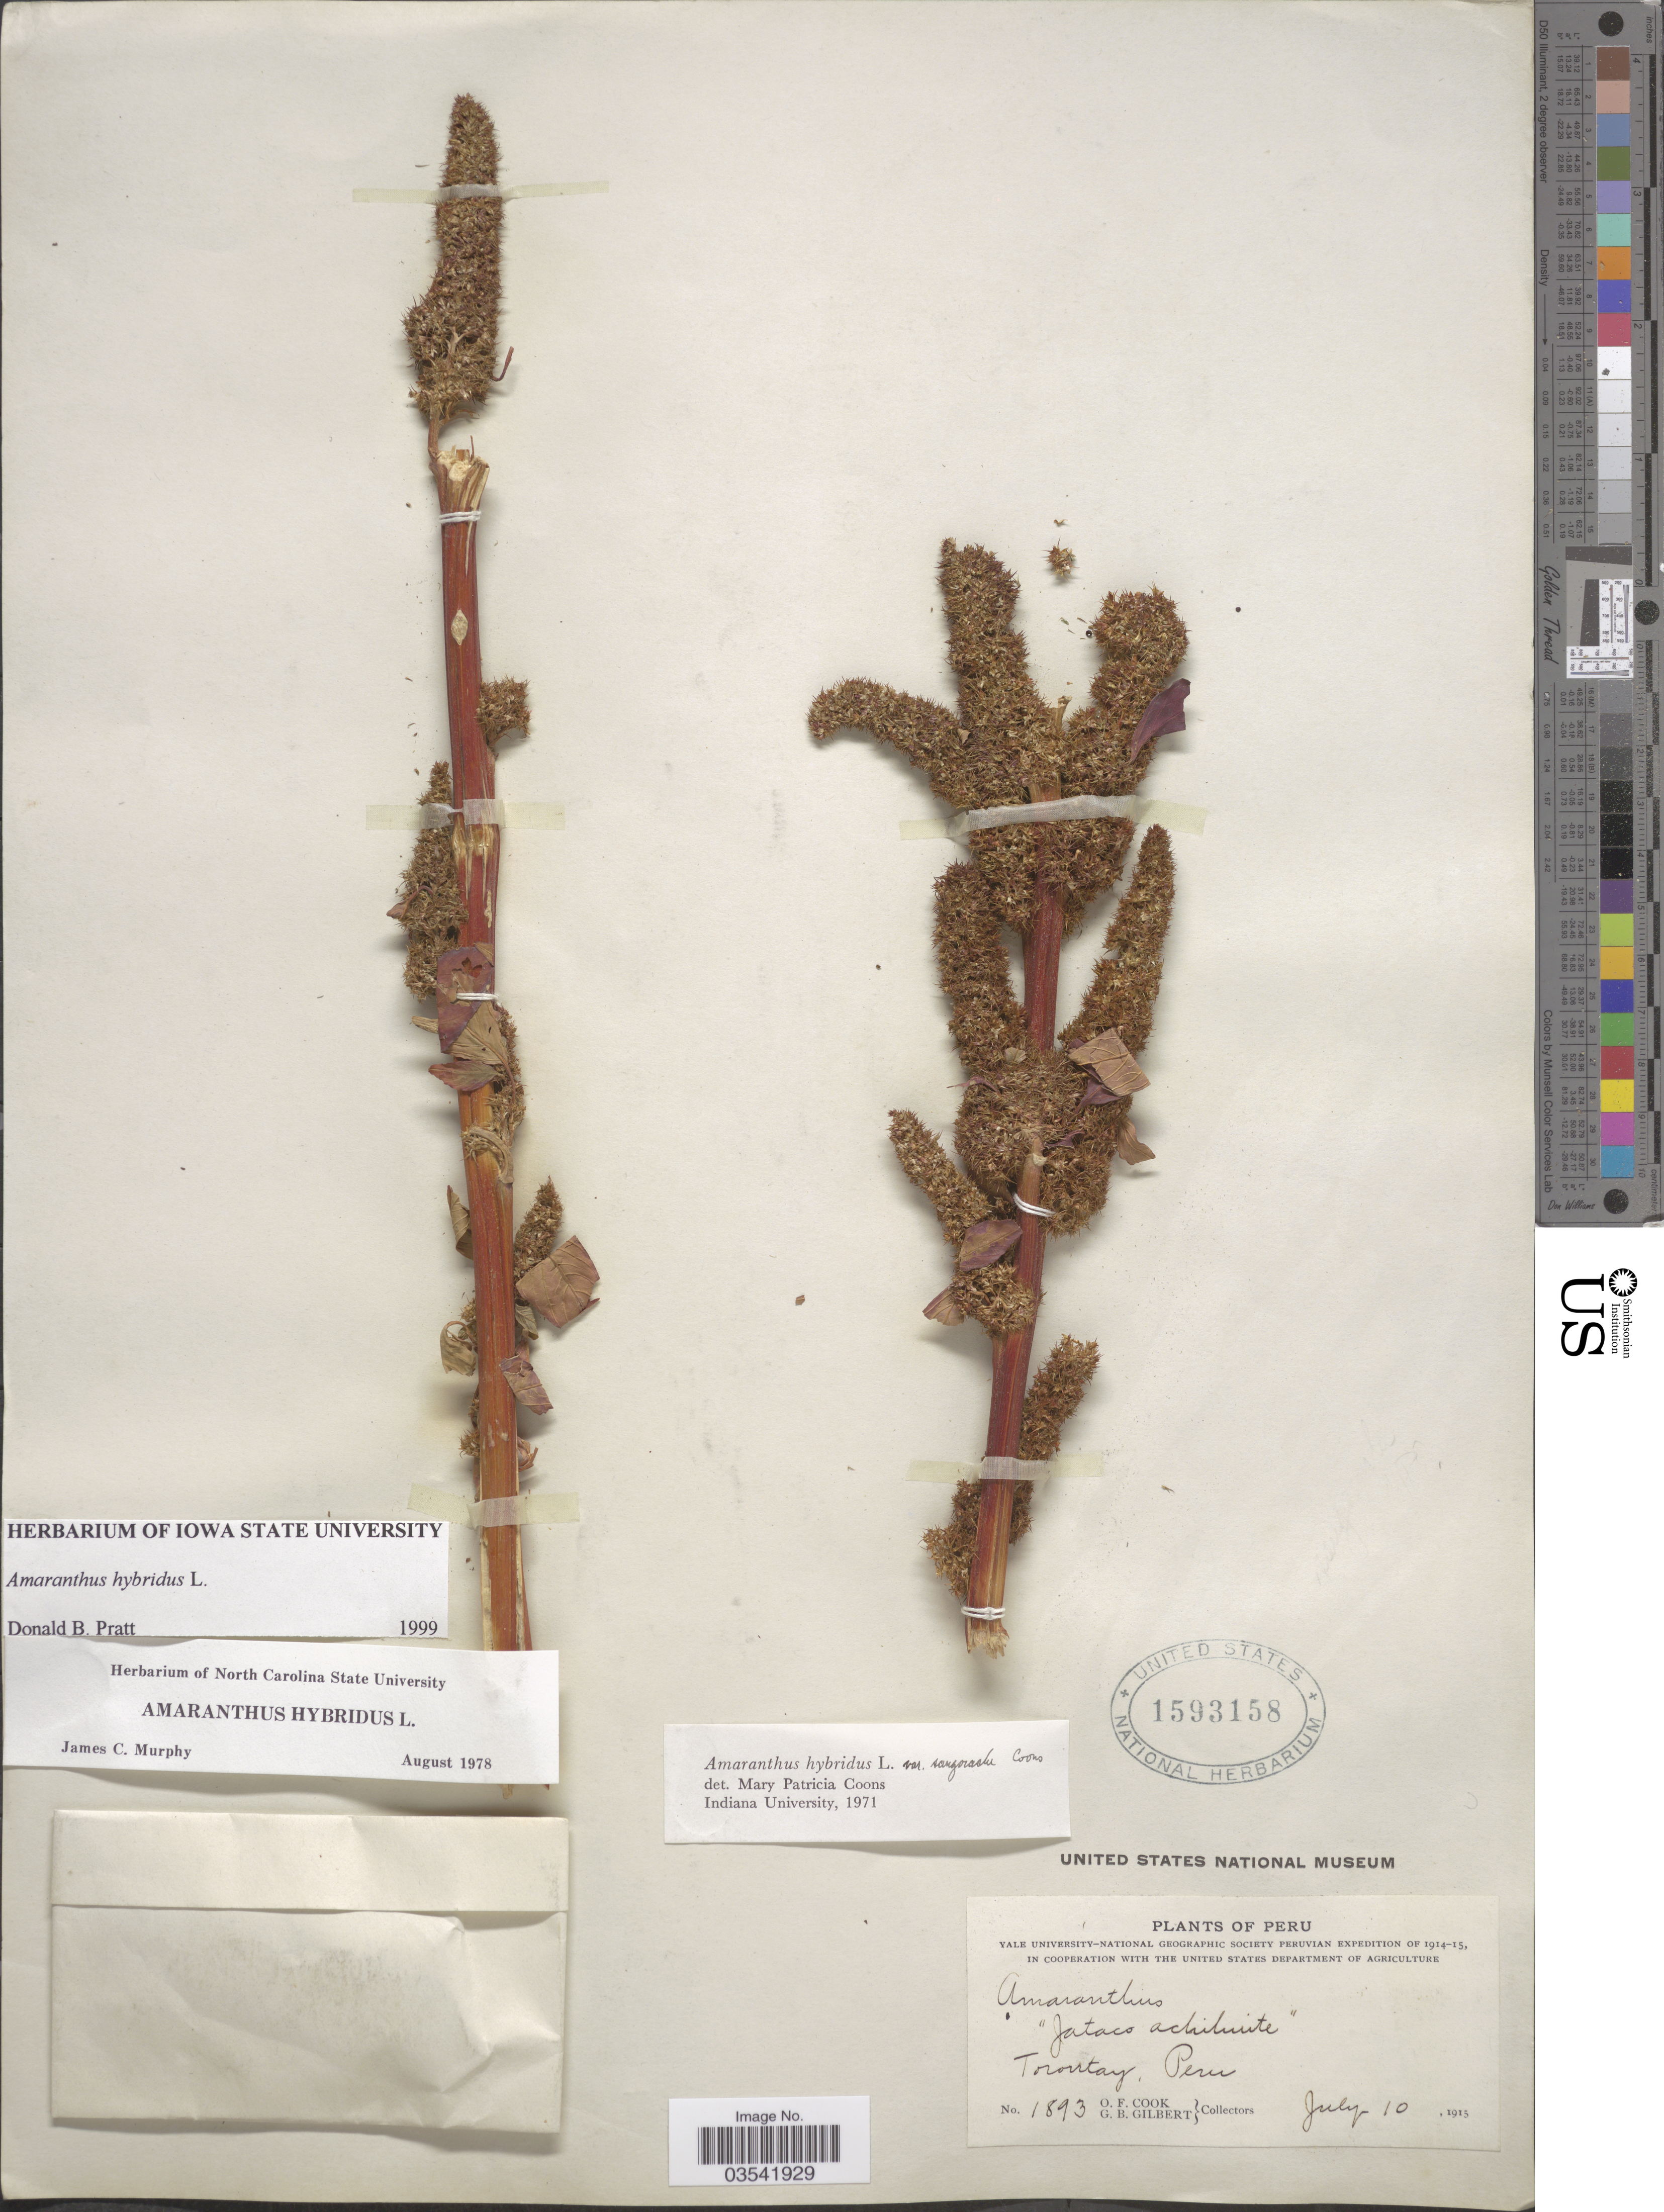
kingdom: Plantae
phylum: Tracheophyta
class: Magnoliopsida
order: Caryophyllales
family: Amaranthaceae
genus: Amaranthus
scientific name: Amaranthus hybridus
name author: L.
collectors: O. F. Cook & G. B. Gilbert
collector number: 1893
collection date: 1915-07-10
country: Peru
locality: Torontay.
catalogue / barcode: US 1593158